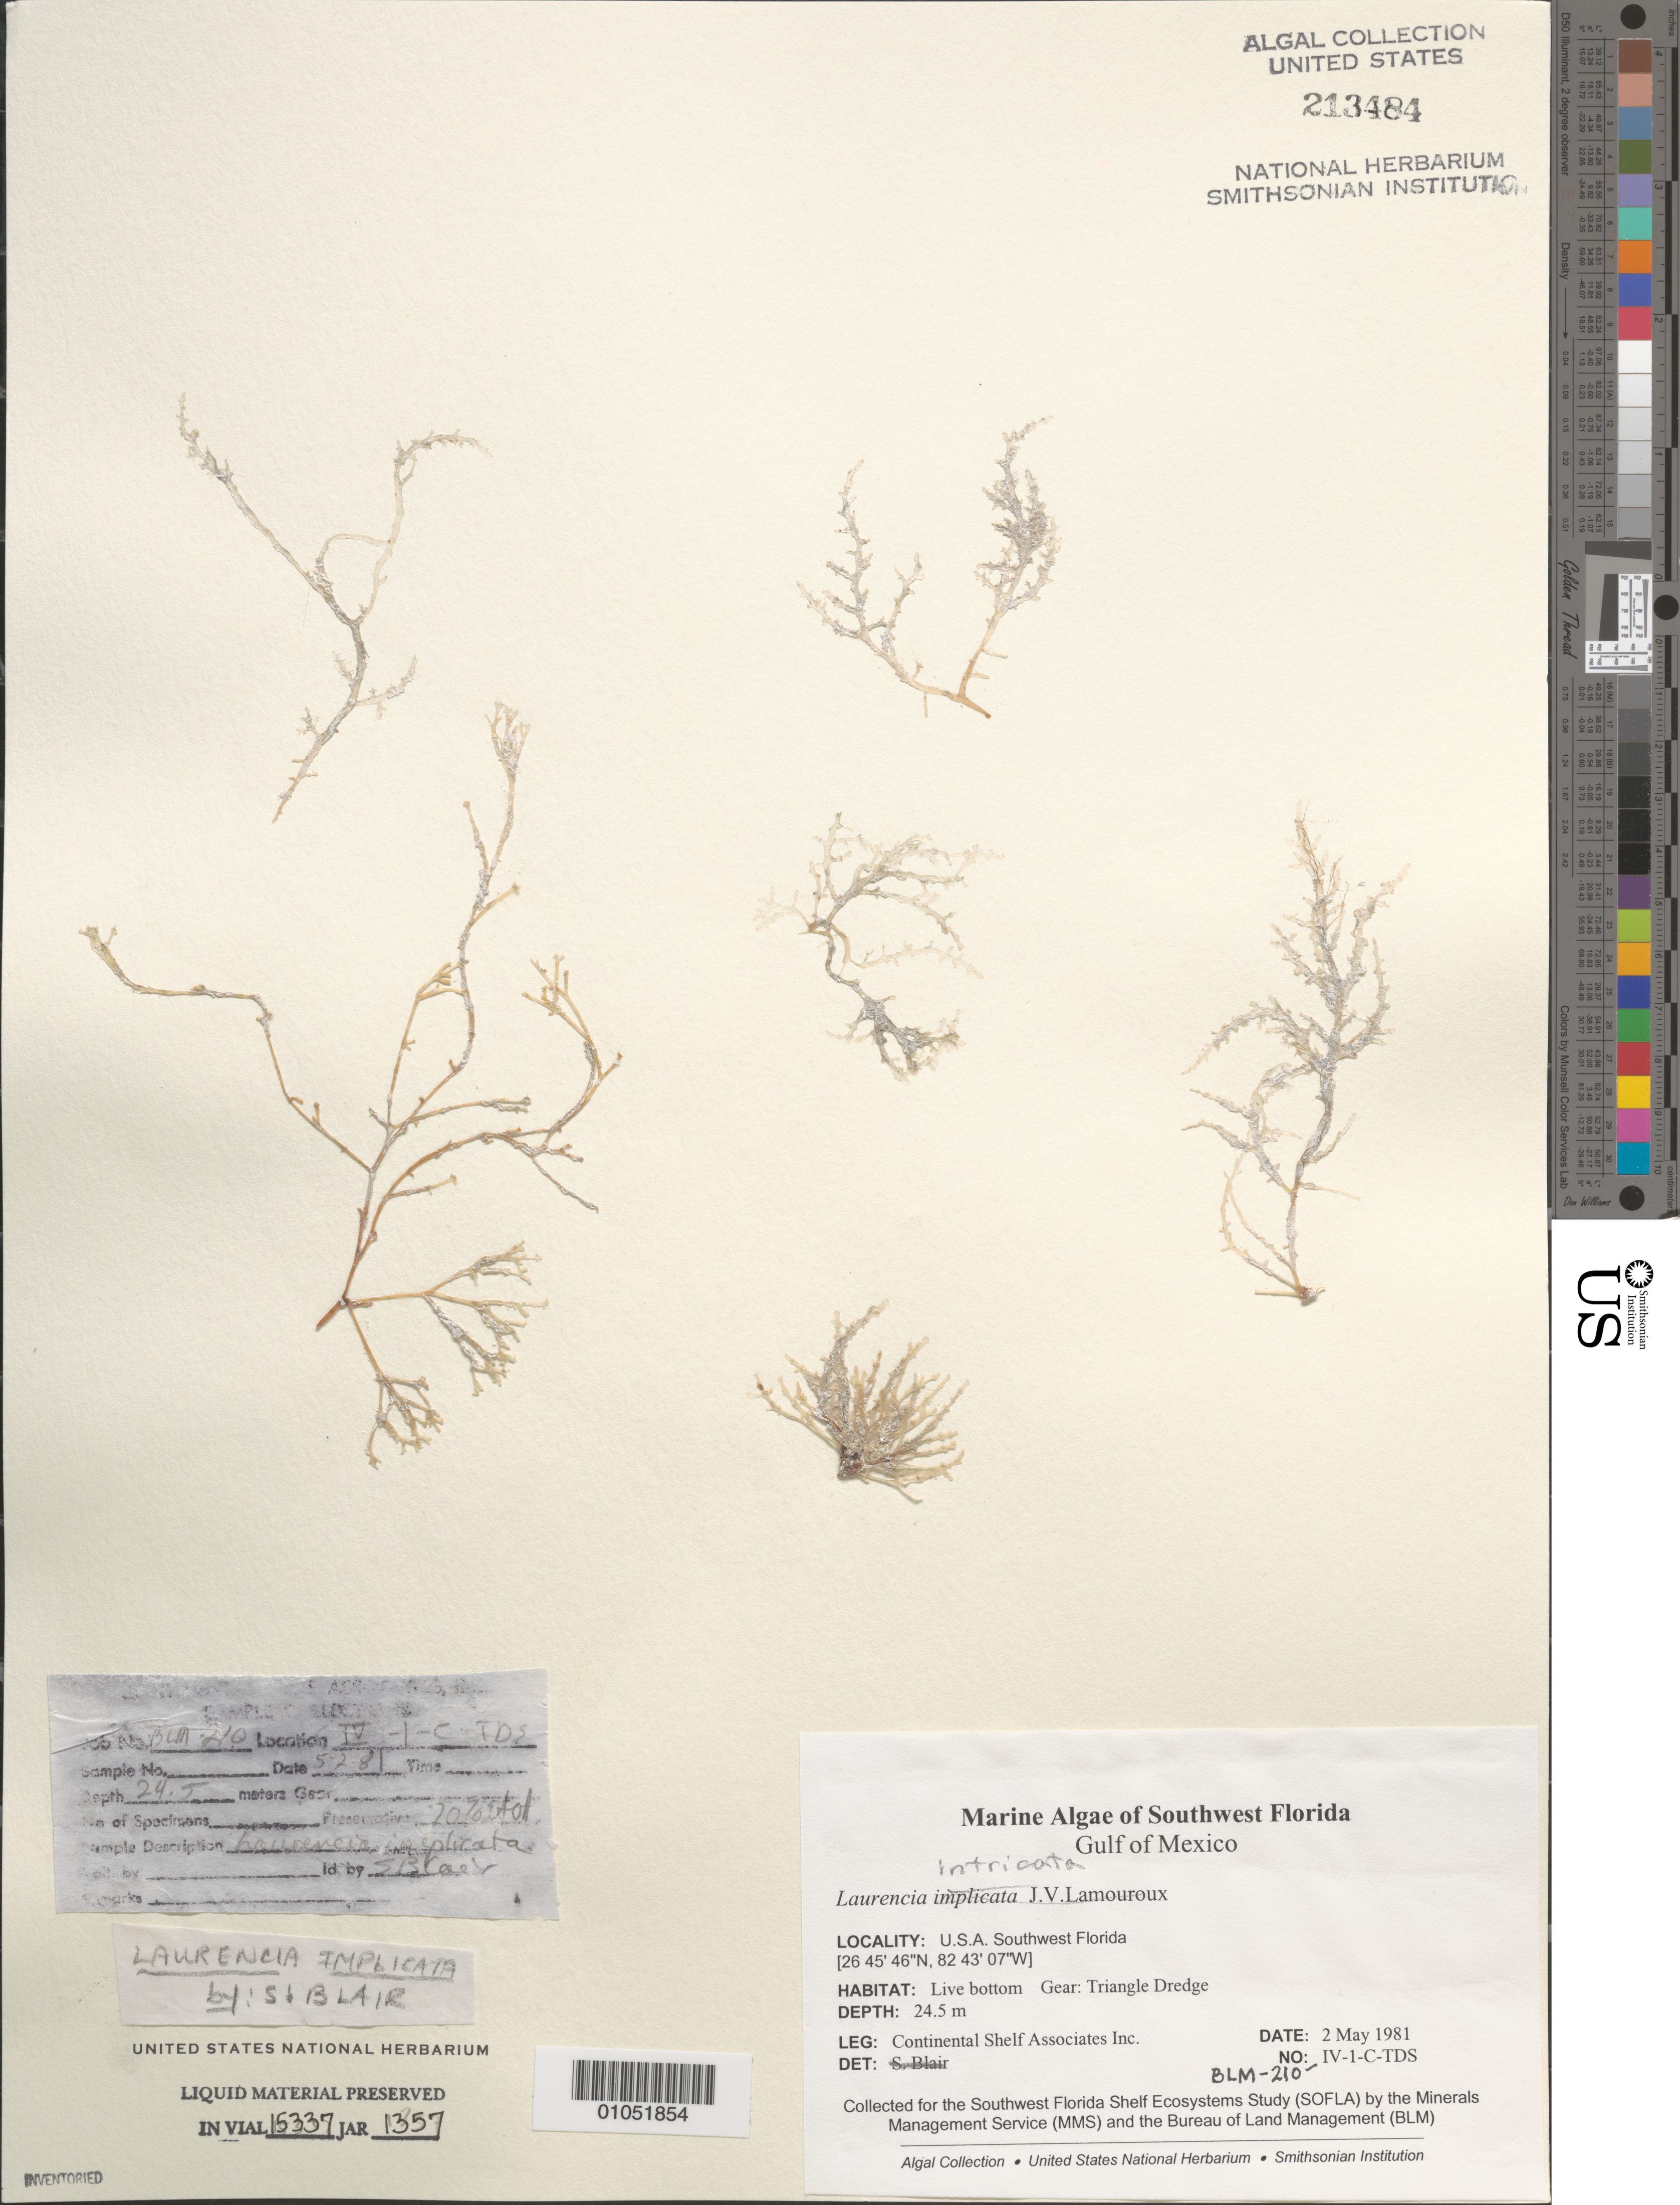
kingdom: Plantae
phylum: Rhodophyta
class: Florideophyceae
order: Ceramiales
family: Rhodomelaceae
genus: Laurencia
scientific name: Laurencia intricata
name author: J.V.Lamouroux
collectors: Continental Shelf Associates for the MMS/BLM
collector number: BLM-210-IV-1-C-TDS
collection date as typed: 02 May 1981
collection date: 1981-05-02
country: United States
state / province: Florida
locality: Gulf of Mexico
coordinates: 26 45'46"N, 82 43'07"W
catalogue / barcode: US 213484